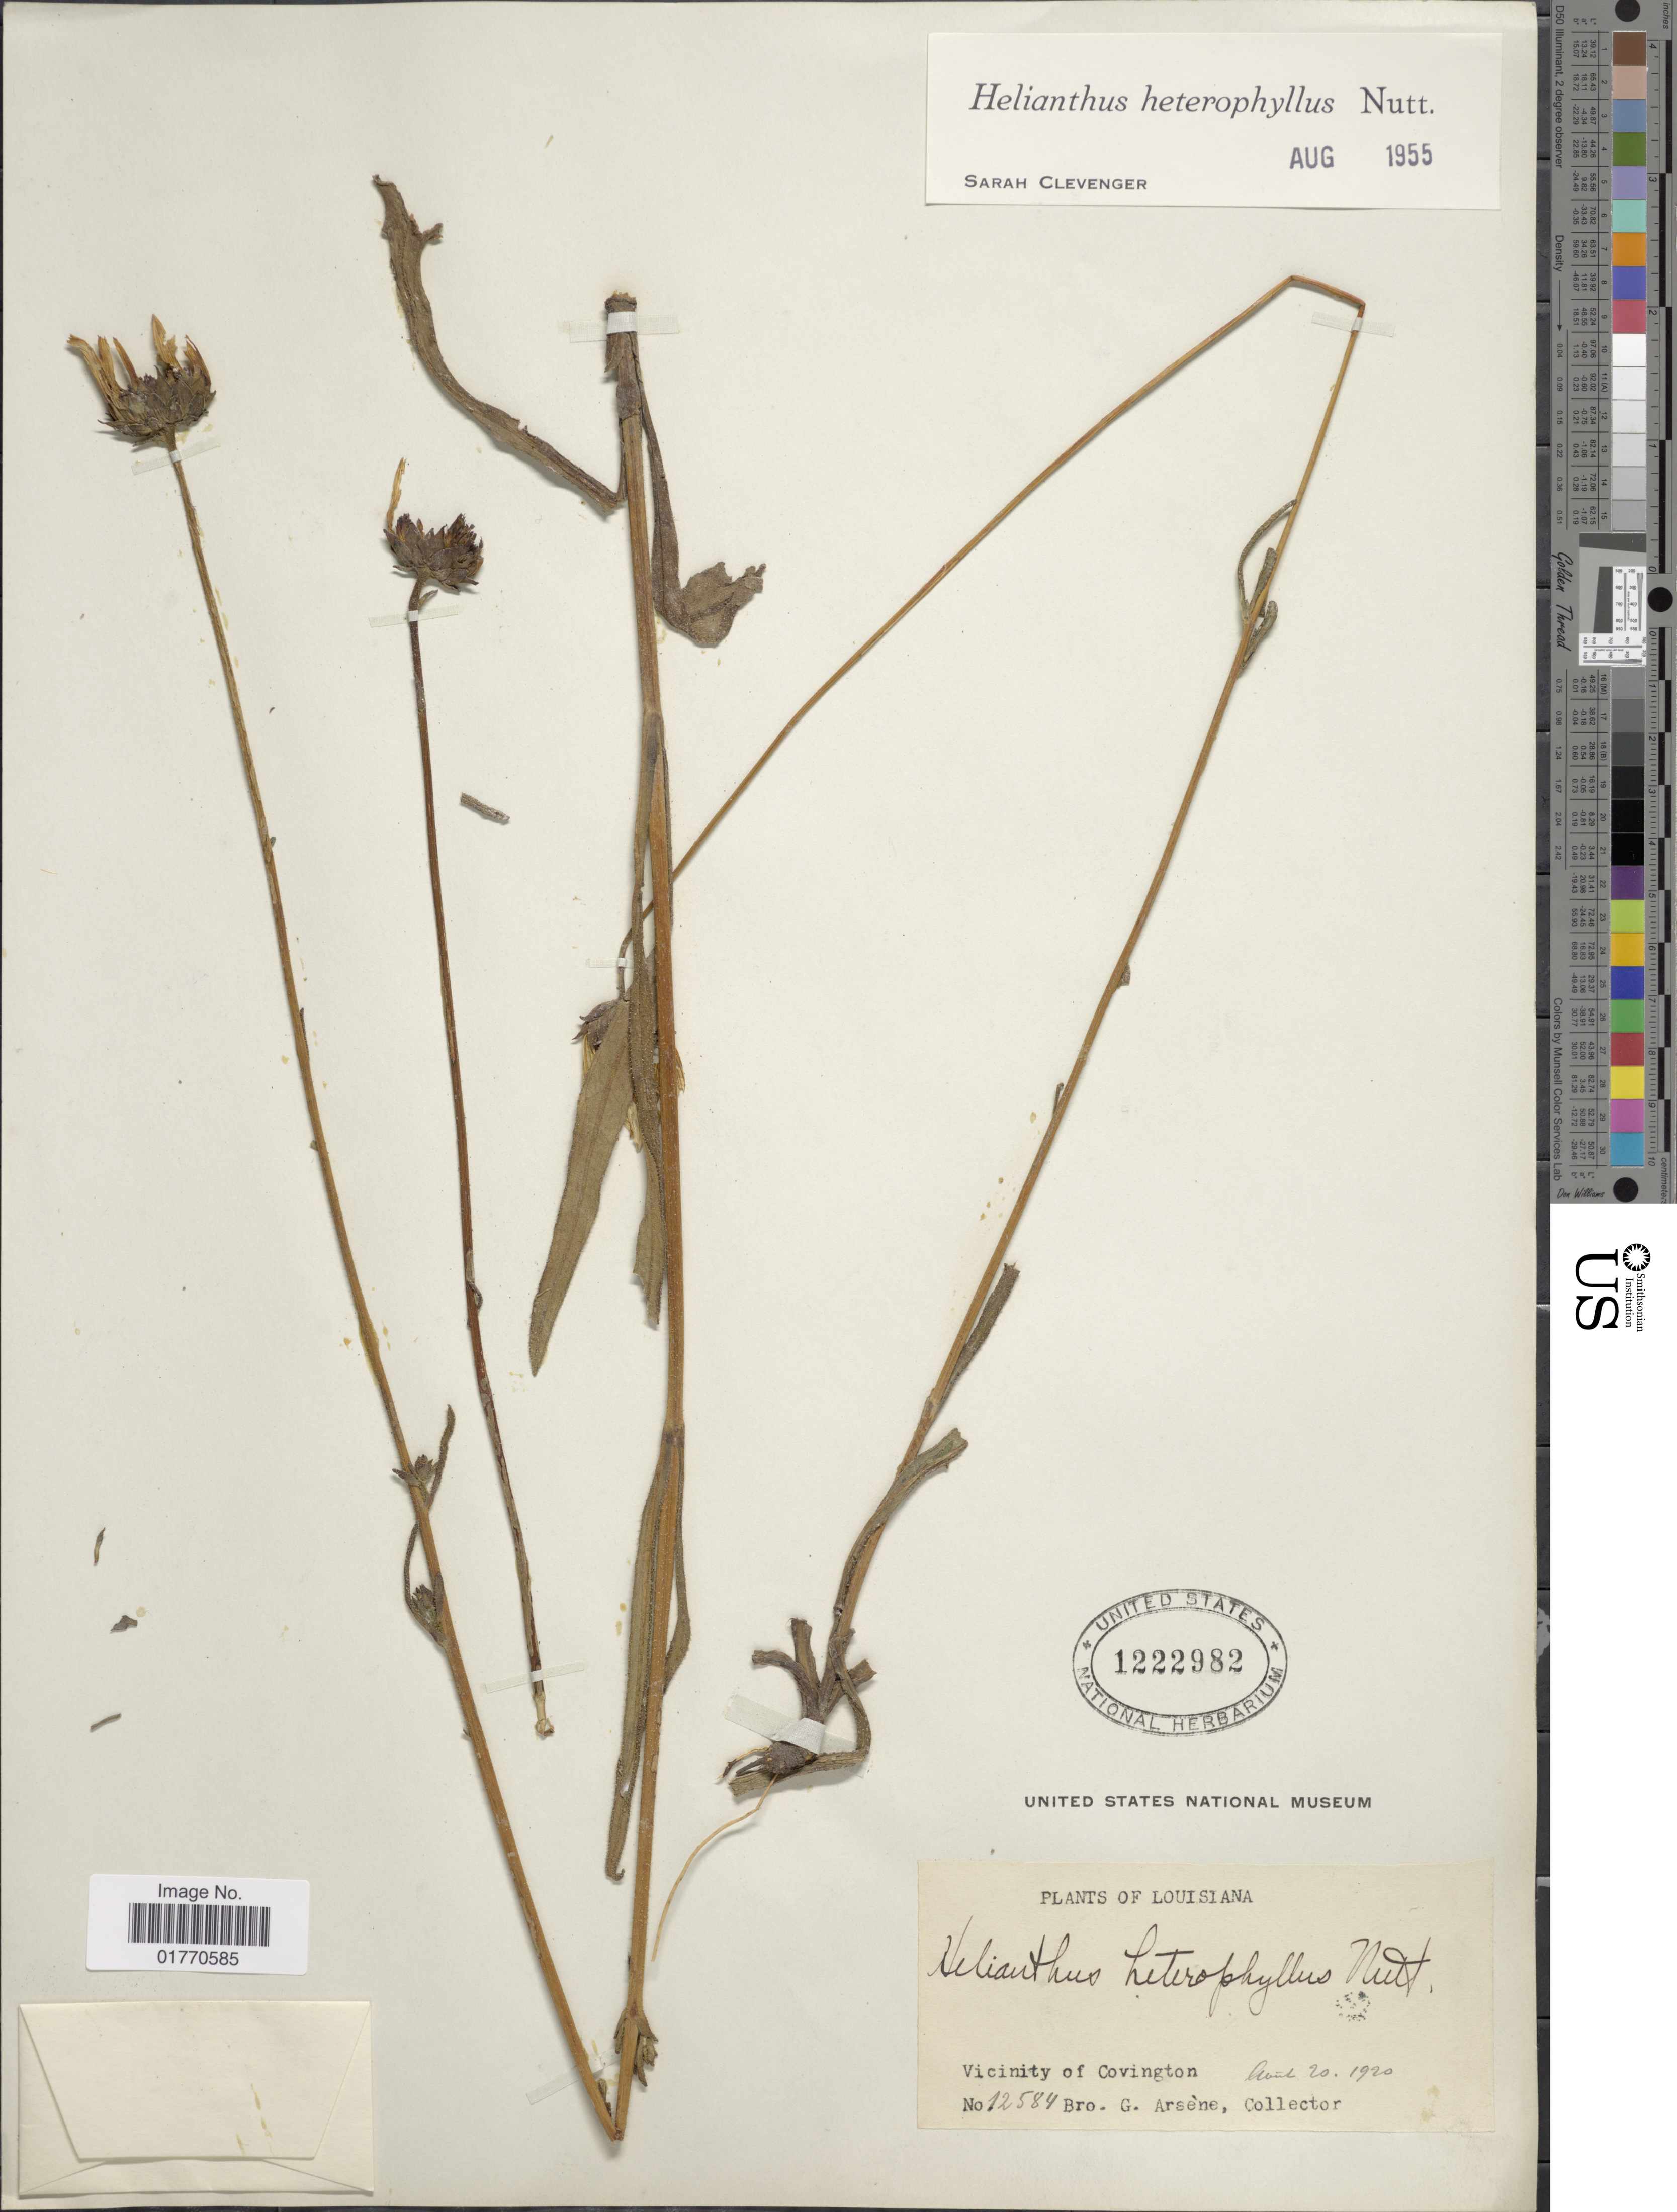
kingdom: Plantae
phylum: Tracheophyta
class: Magnoliopsida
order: Asterales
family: Asteraceae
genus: Helianthus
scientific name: Helianthus heterophyllus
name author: Nutt.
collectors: Bro. G. Arsène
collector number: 12584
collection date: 1920-08-20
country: United States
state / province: Louisiana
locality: Vicinity of Covington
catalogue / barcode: US 1222982